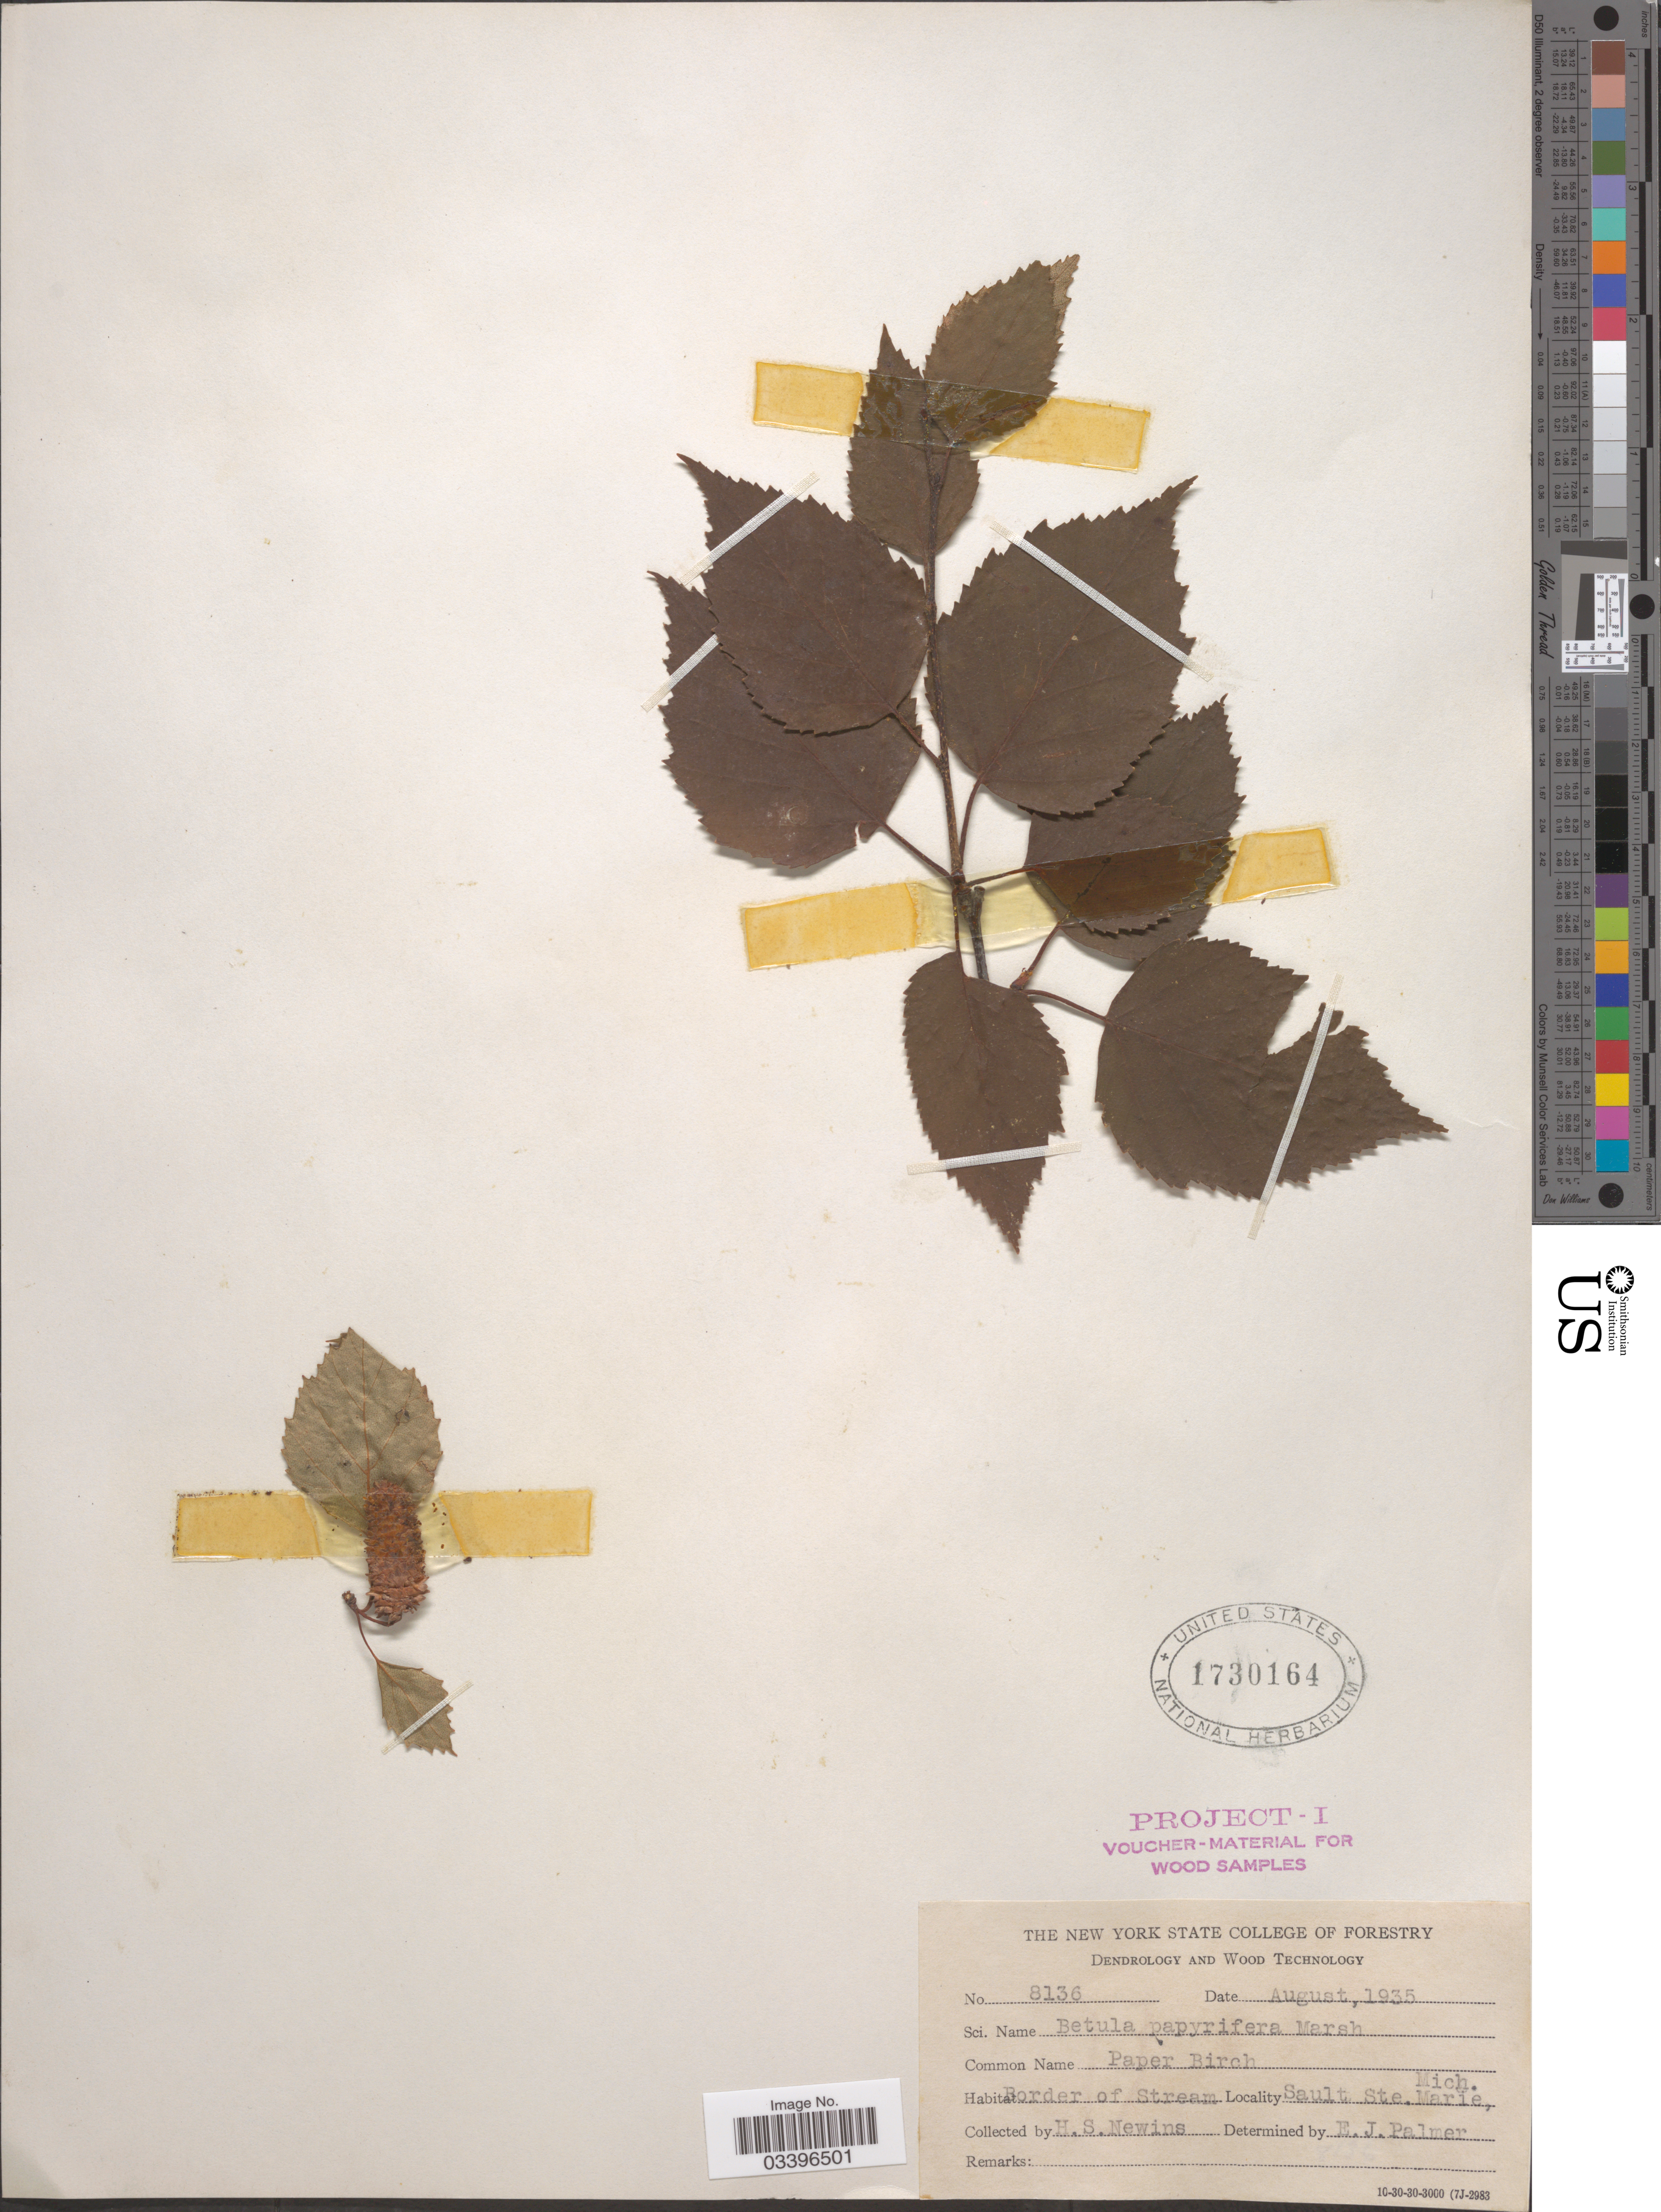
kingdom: Plantae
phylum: Tracheophyta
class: Magnoliopsida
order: Fagales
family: Betulaceae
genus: Betula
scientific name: Betula papyrifera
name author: Marshall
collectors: H. Newins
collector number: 8136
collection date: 1935-08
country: United States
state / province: Michigan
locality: Border of Stream. Sault Ste. Marie.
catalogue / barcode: US 1730164